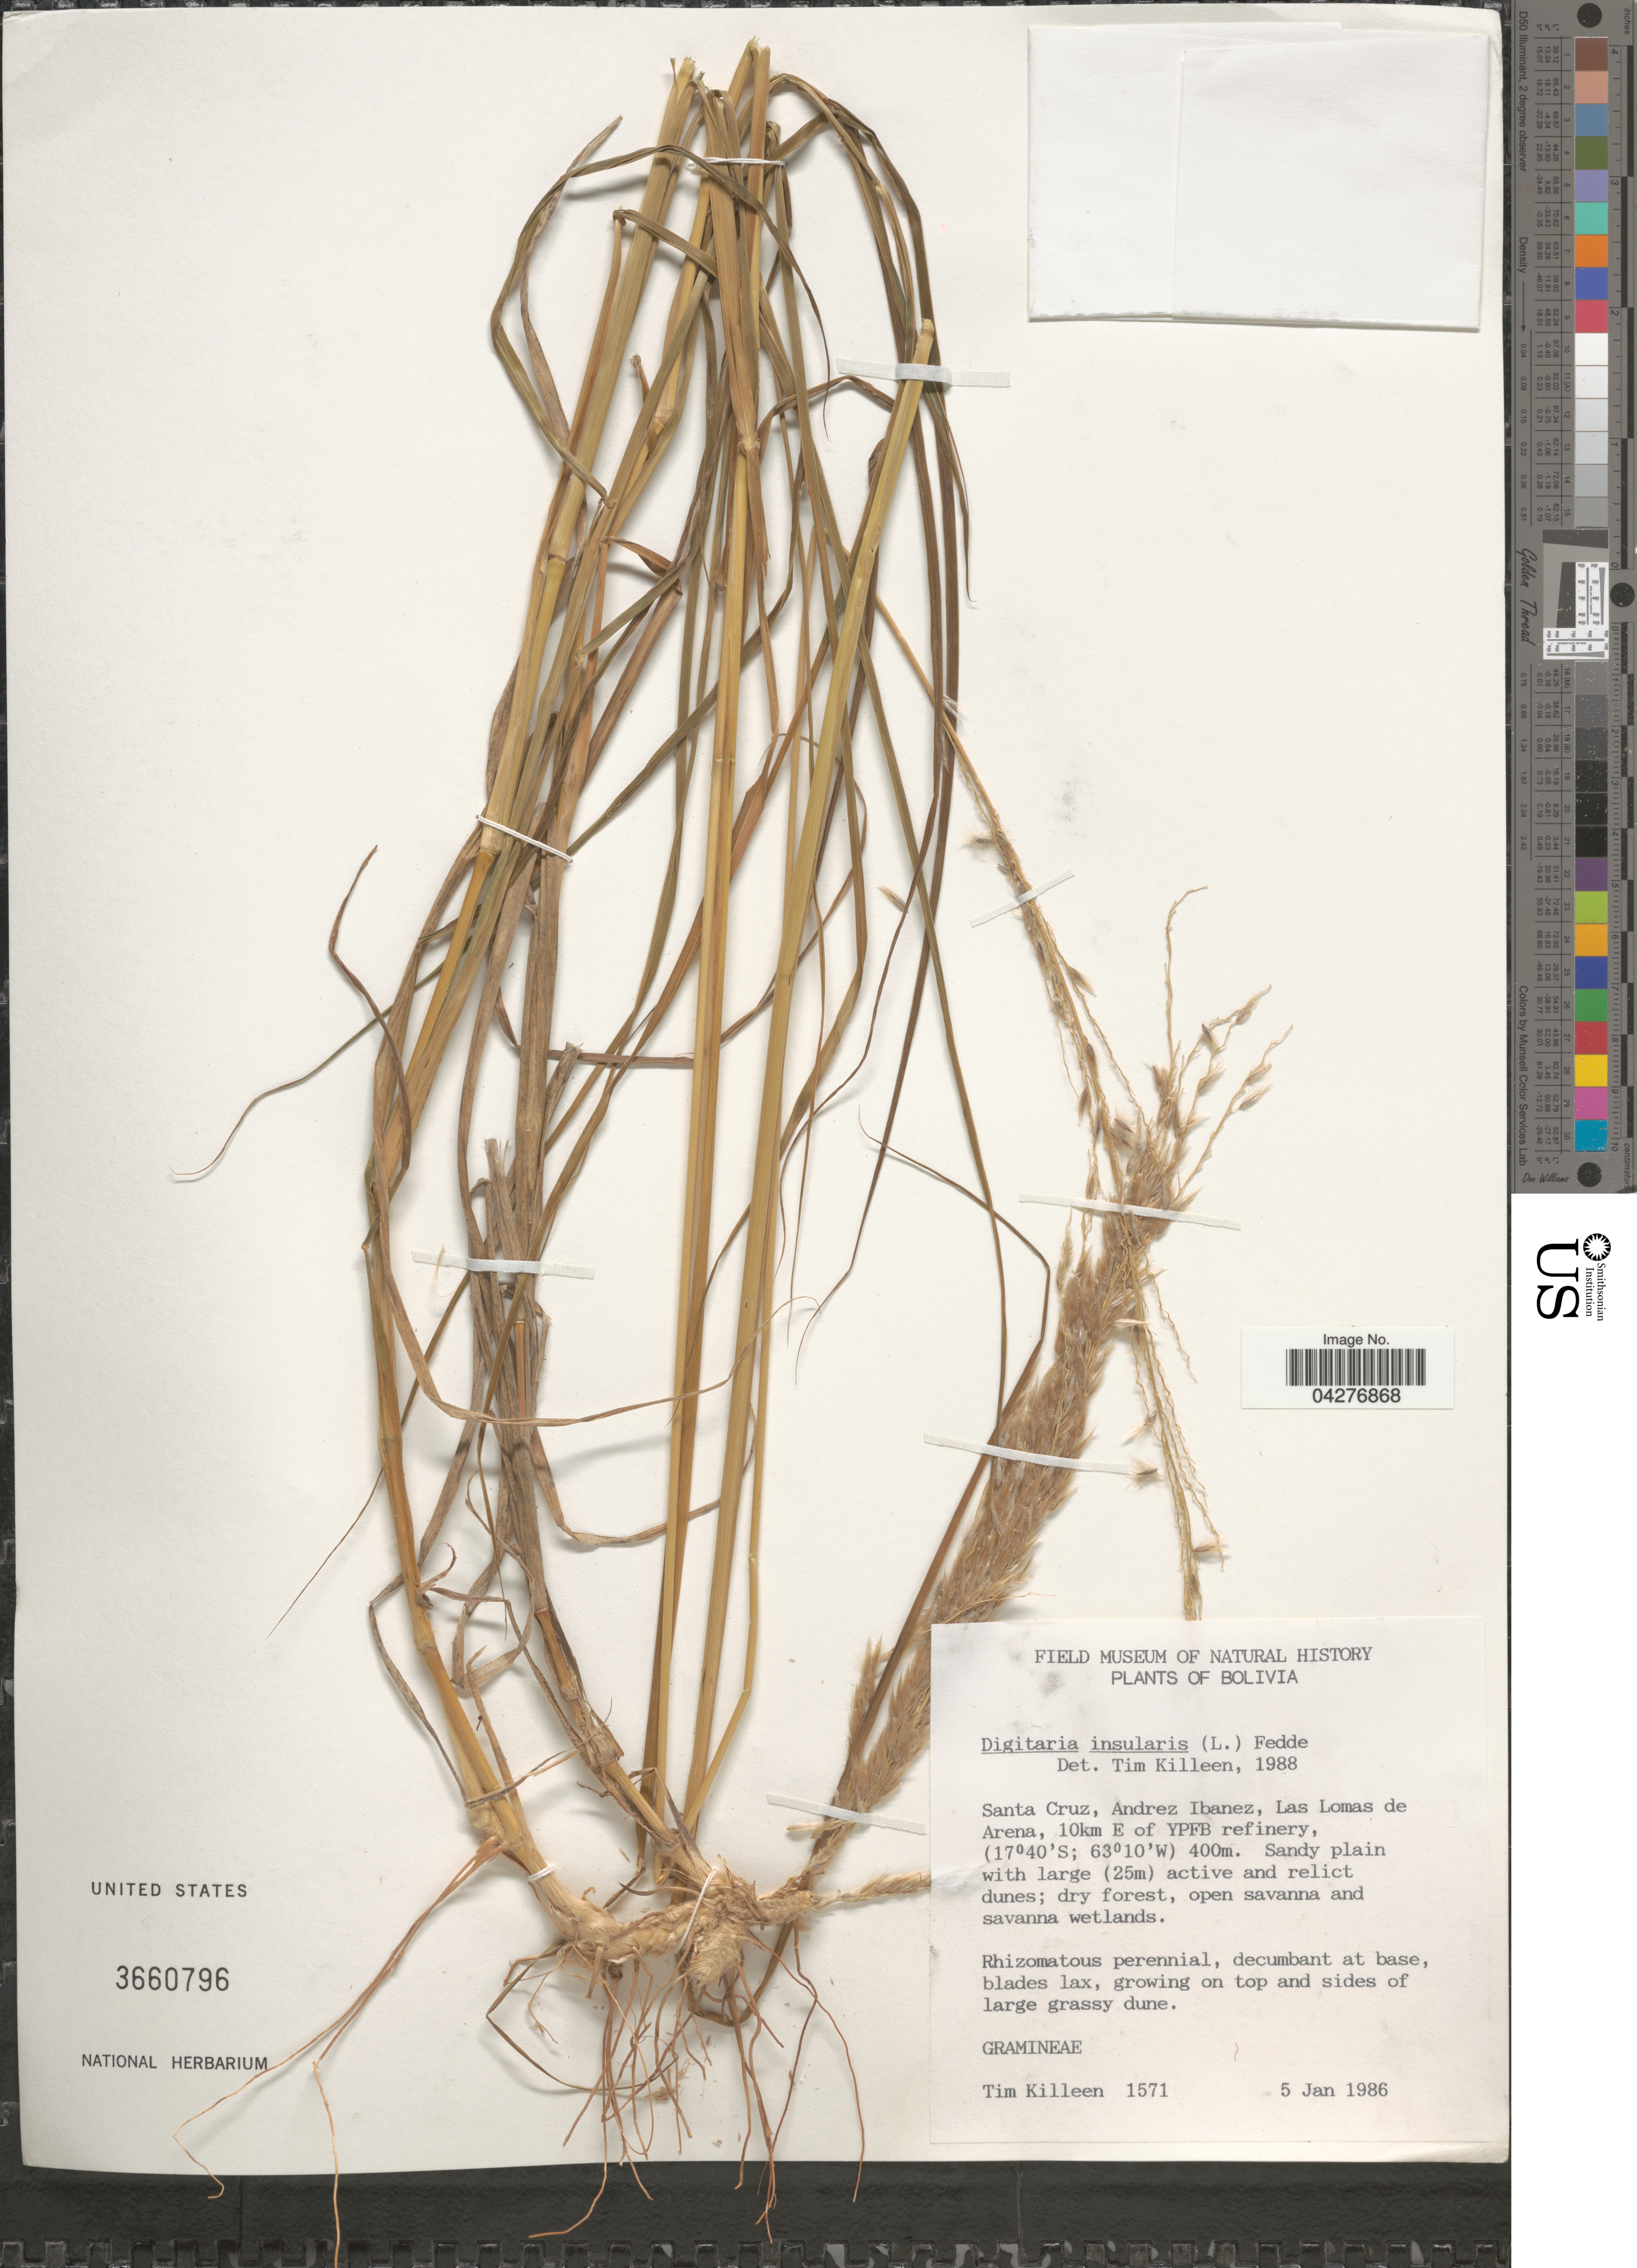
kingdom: Plantae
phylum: Tracheophyta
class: Liliopsida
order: Poales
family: Poaceae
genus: Digitaria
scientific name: Digitaria insularis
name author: (L.) Fedde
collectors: T. J. Killeen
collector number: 1571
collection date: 1986-01-05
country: Bolivia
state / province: Santa Cruz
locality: Andrez Ibanez, Las Lomas de Areana, 10km E of YPFB refinery.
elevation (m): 400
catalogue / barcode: US 3660796